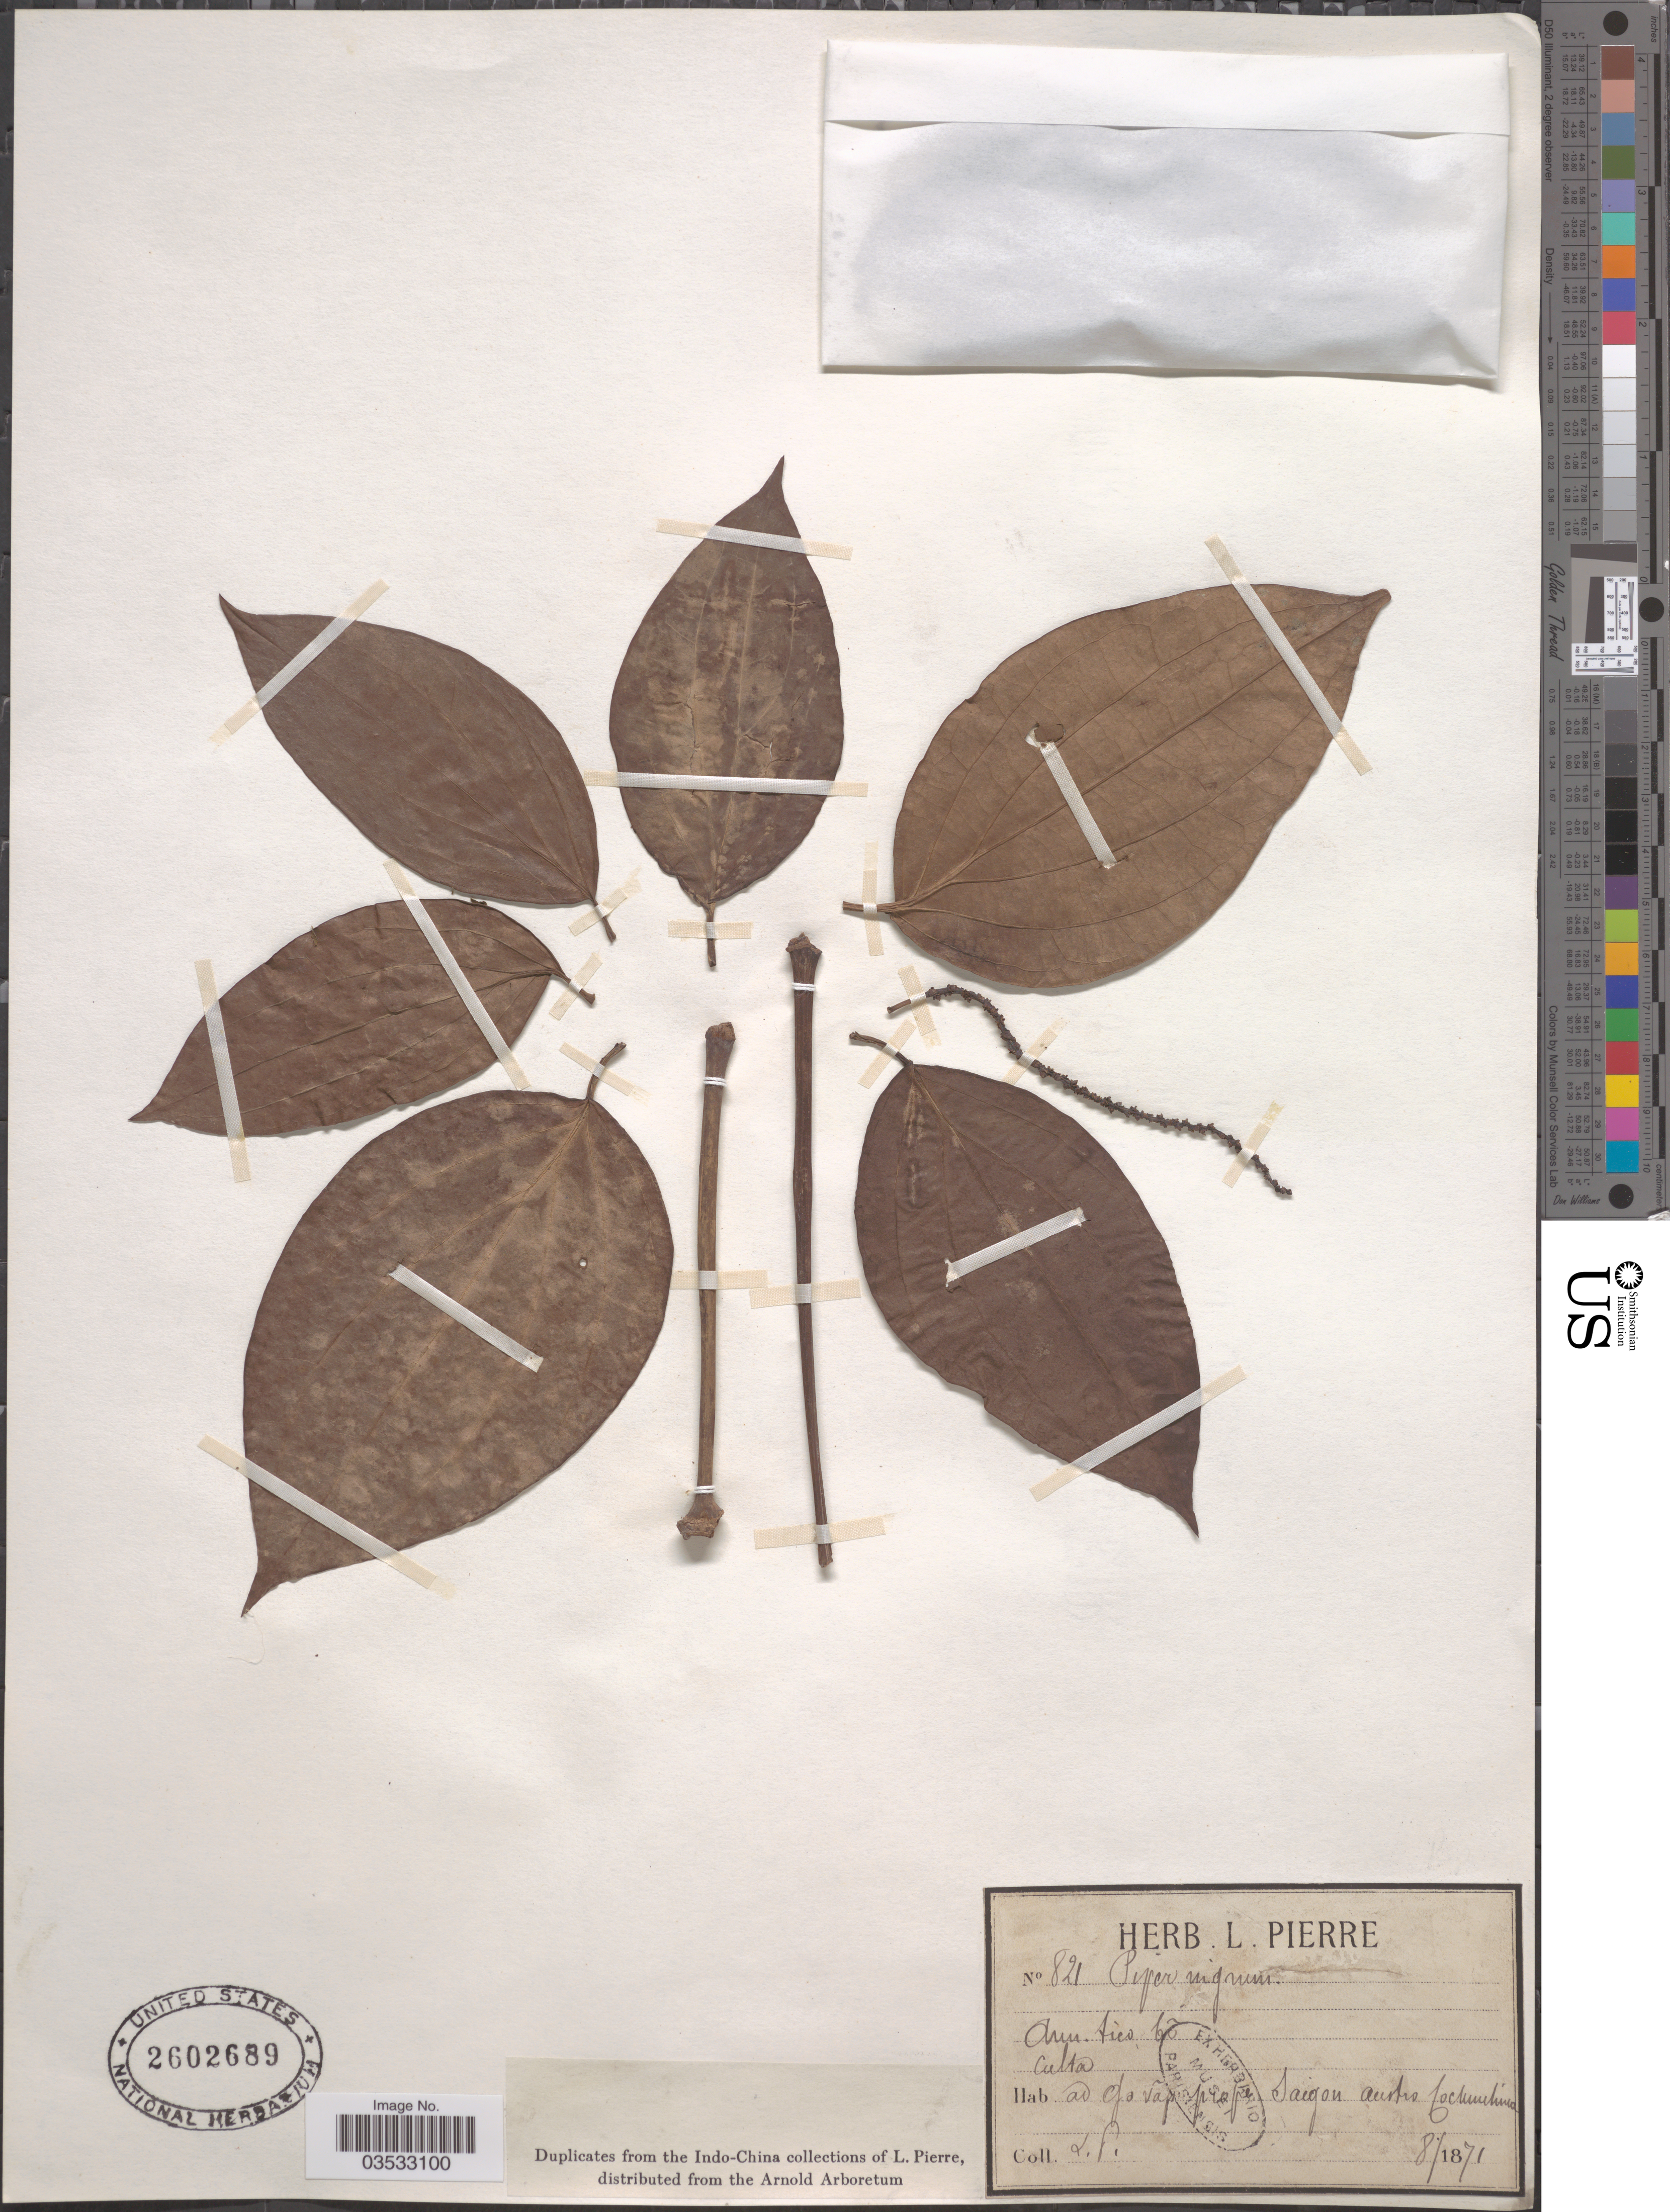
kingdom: Plantae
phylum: Tracheophyta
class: Magnoliopsida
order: Piperales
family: Piperaceae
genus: Piper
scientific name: Piper nigrum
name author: L.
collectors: L. Pierre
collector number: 821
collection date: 1871-08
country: Vietnam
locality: Ad Go Vap prope Saigon austro Cochinchina [At Go Vap near Ho Chi Minh, south Cochinchina]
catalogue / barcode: US 2602689